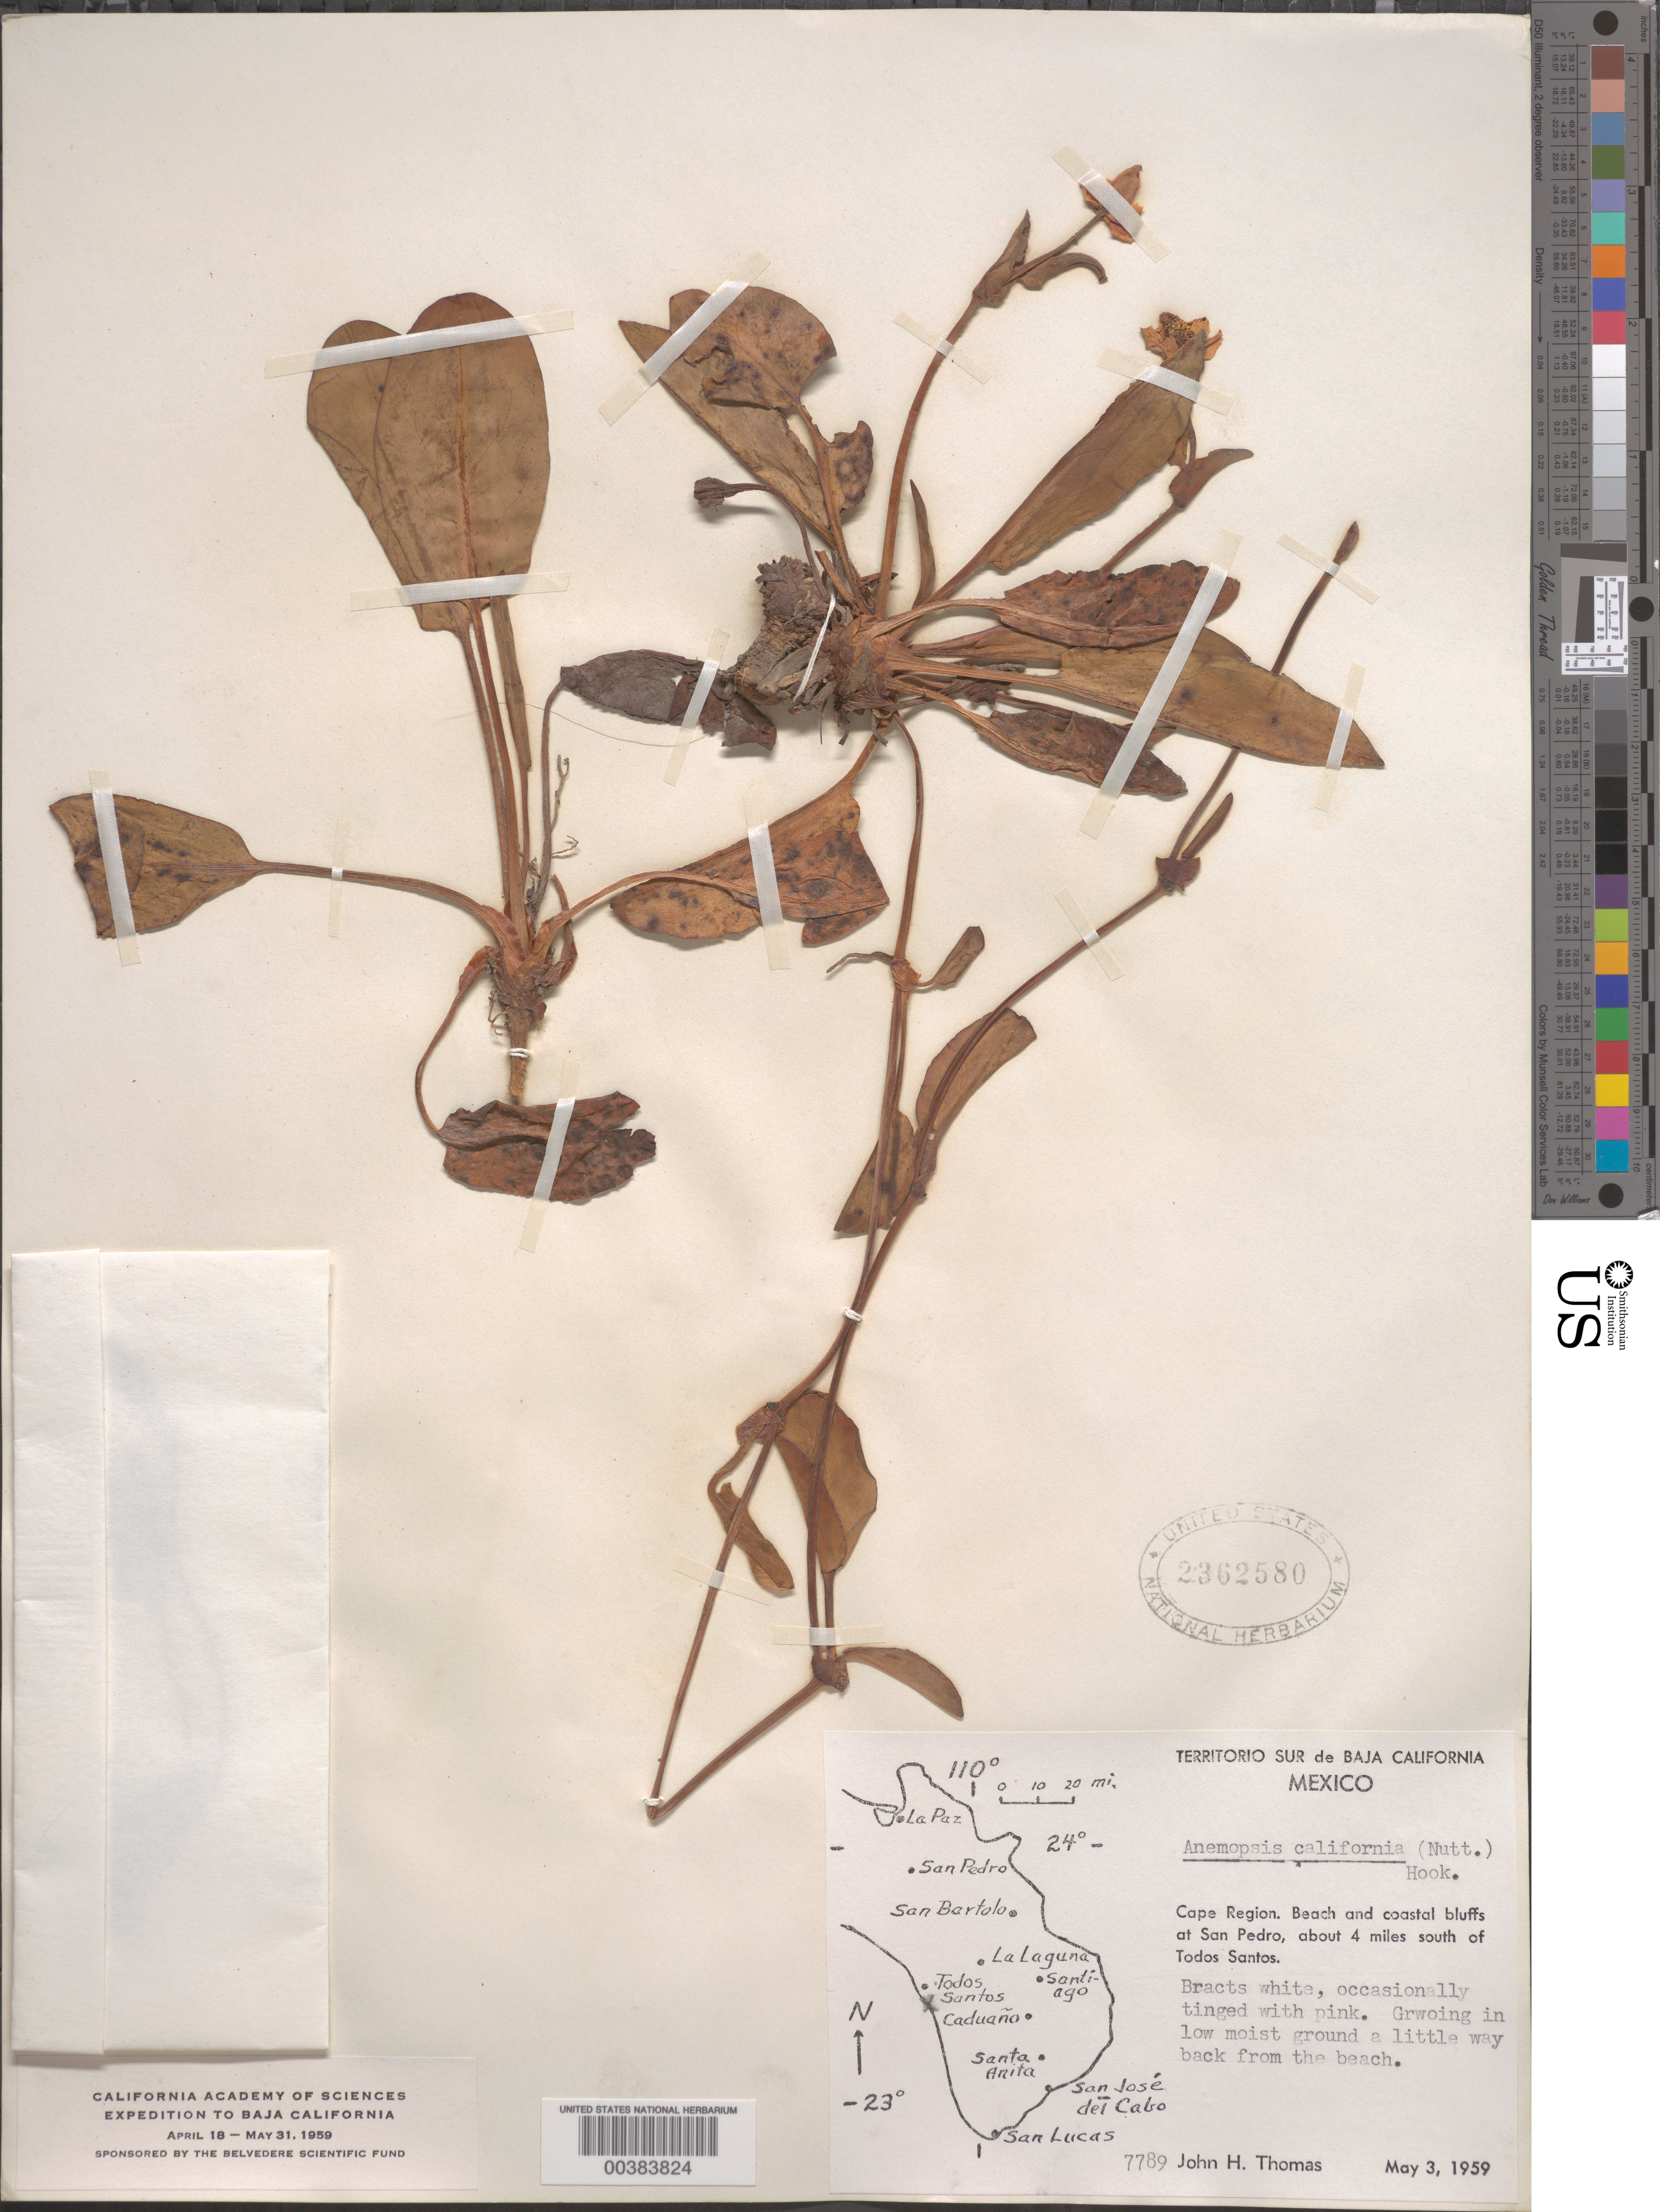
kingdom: Plantae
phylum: Tracheophyta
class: Magnoliopsida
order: Piperales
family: Saururaceae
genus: Anemopsis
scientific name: Anemopsis californica var. typica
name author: Kelso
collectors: J. H. Thomas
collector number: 7789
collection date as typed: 03 May 1959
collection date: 1959-05-03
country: Mexico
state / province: Baja California Sur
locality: S of Todos Santos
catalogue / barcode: US 2362580